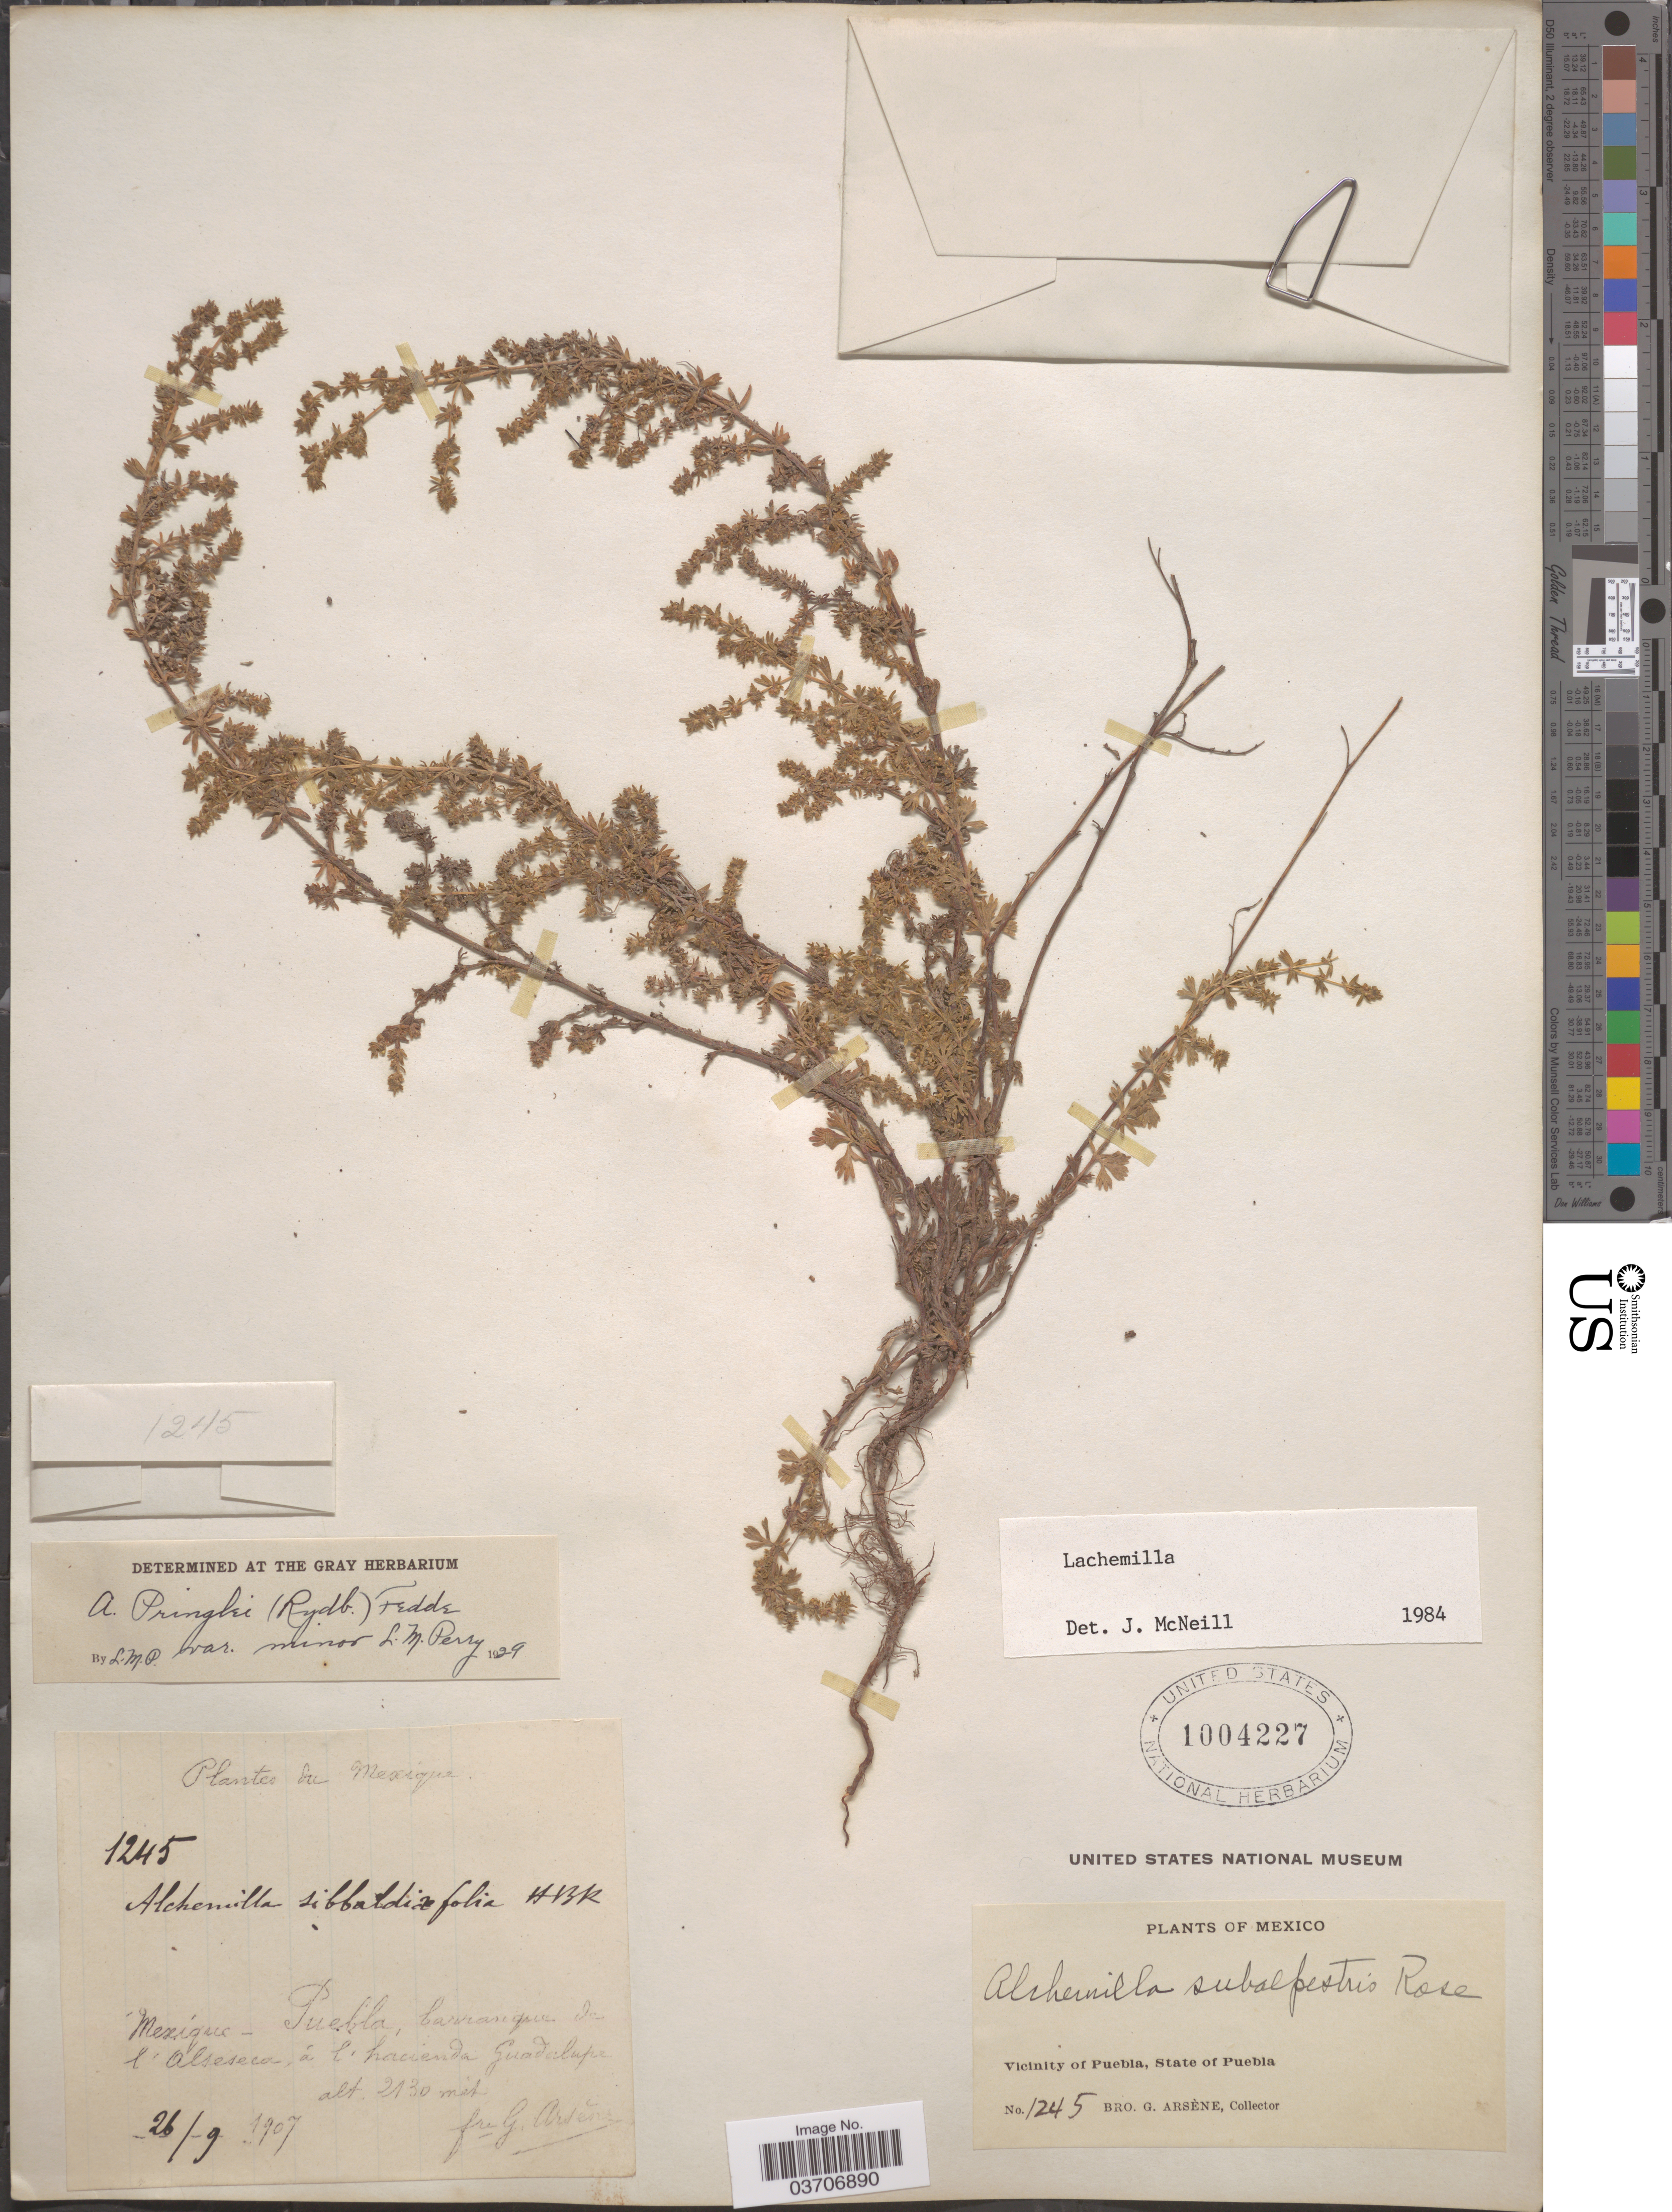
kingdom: Plantae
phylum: Tracheophyta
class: Magnoliopsida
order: Rosales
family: Rosaceae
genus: Lachemilla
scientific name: Lachemilla sp.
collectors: Bro. G. Arsène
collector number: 1245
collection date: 1907-09-26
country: Mexico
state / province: Puebla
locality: Barranque de l'Alseseca á l'hacienda Guadelupe. Vicinity of Puebla.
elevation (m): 2130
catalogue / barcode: US 1004227